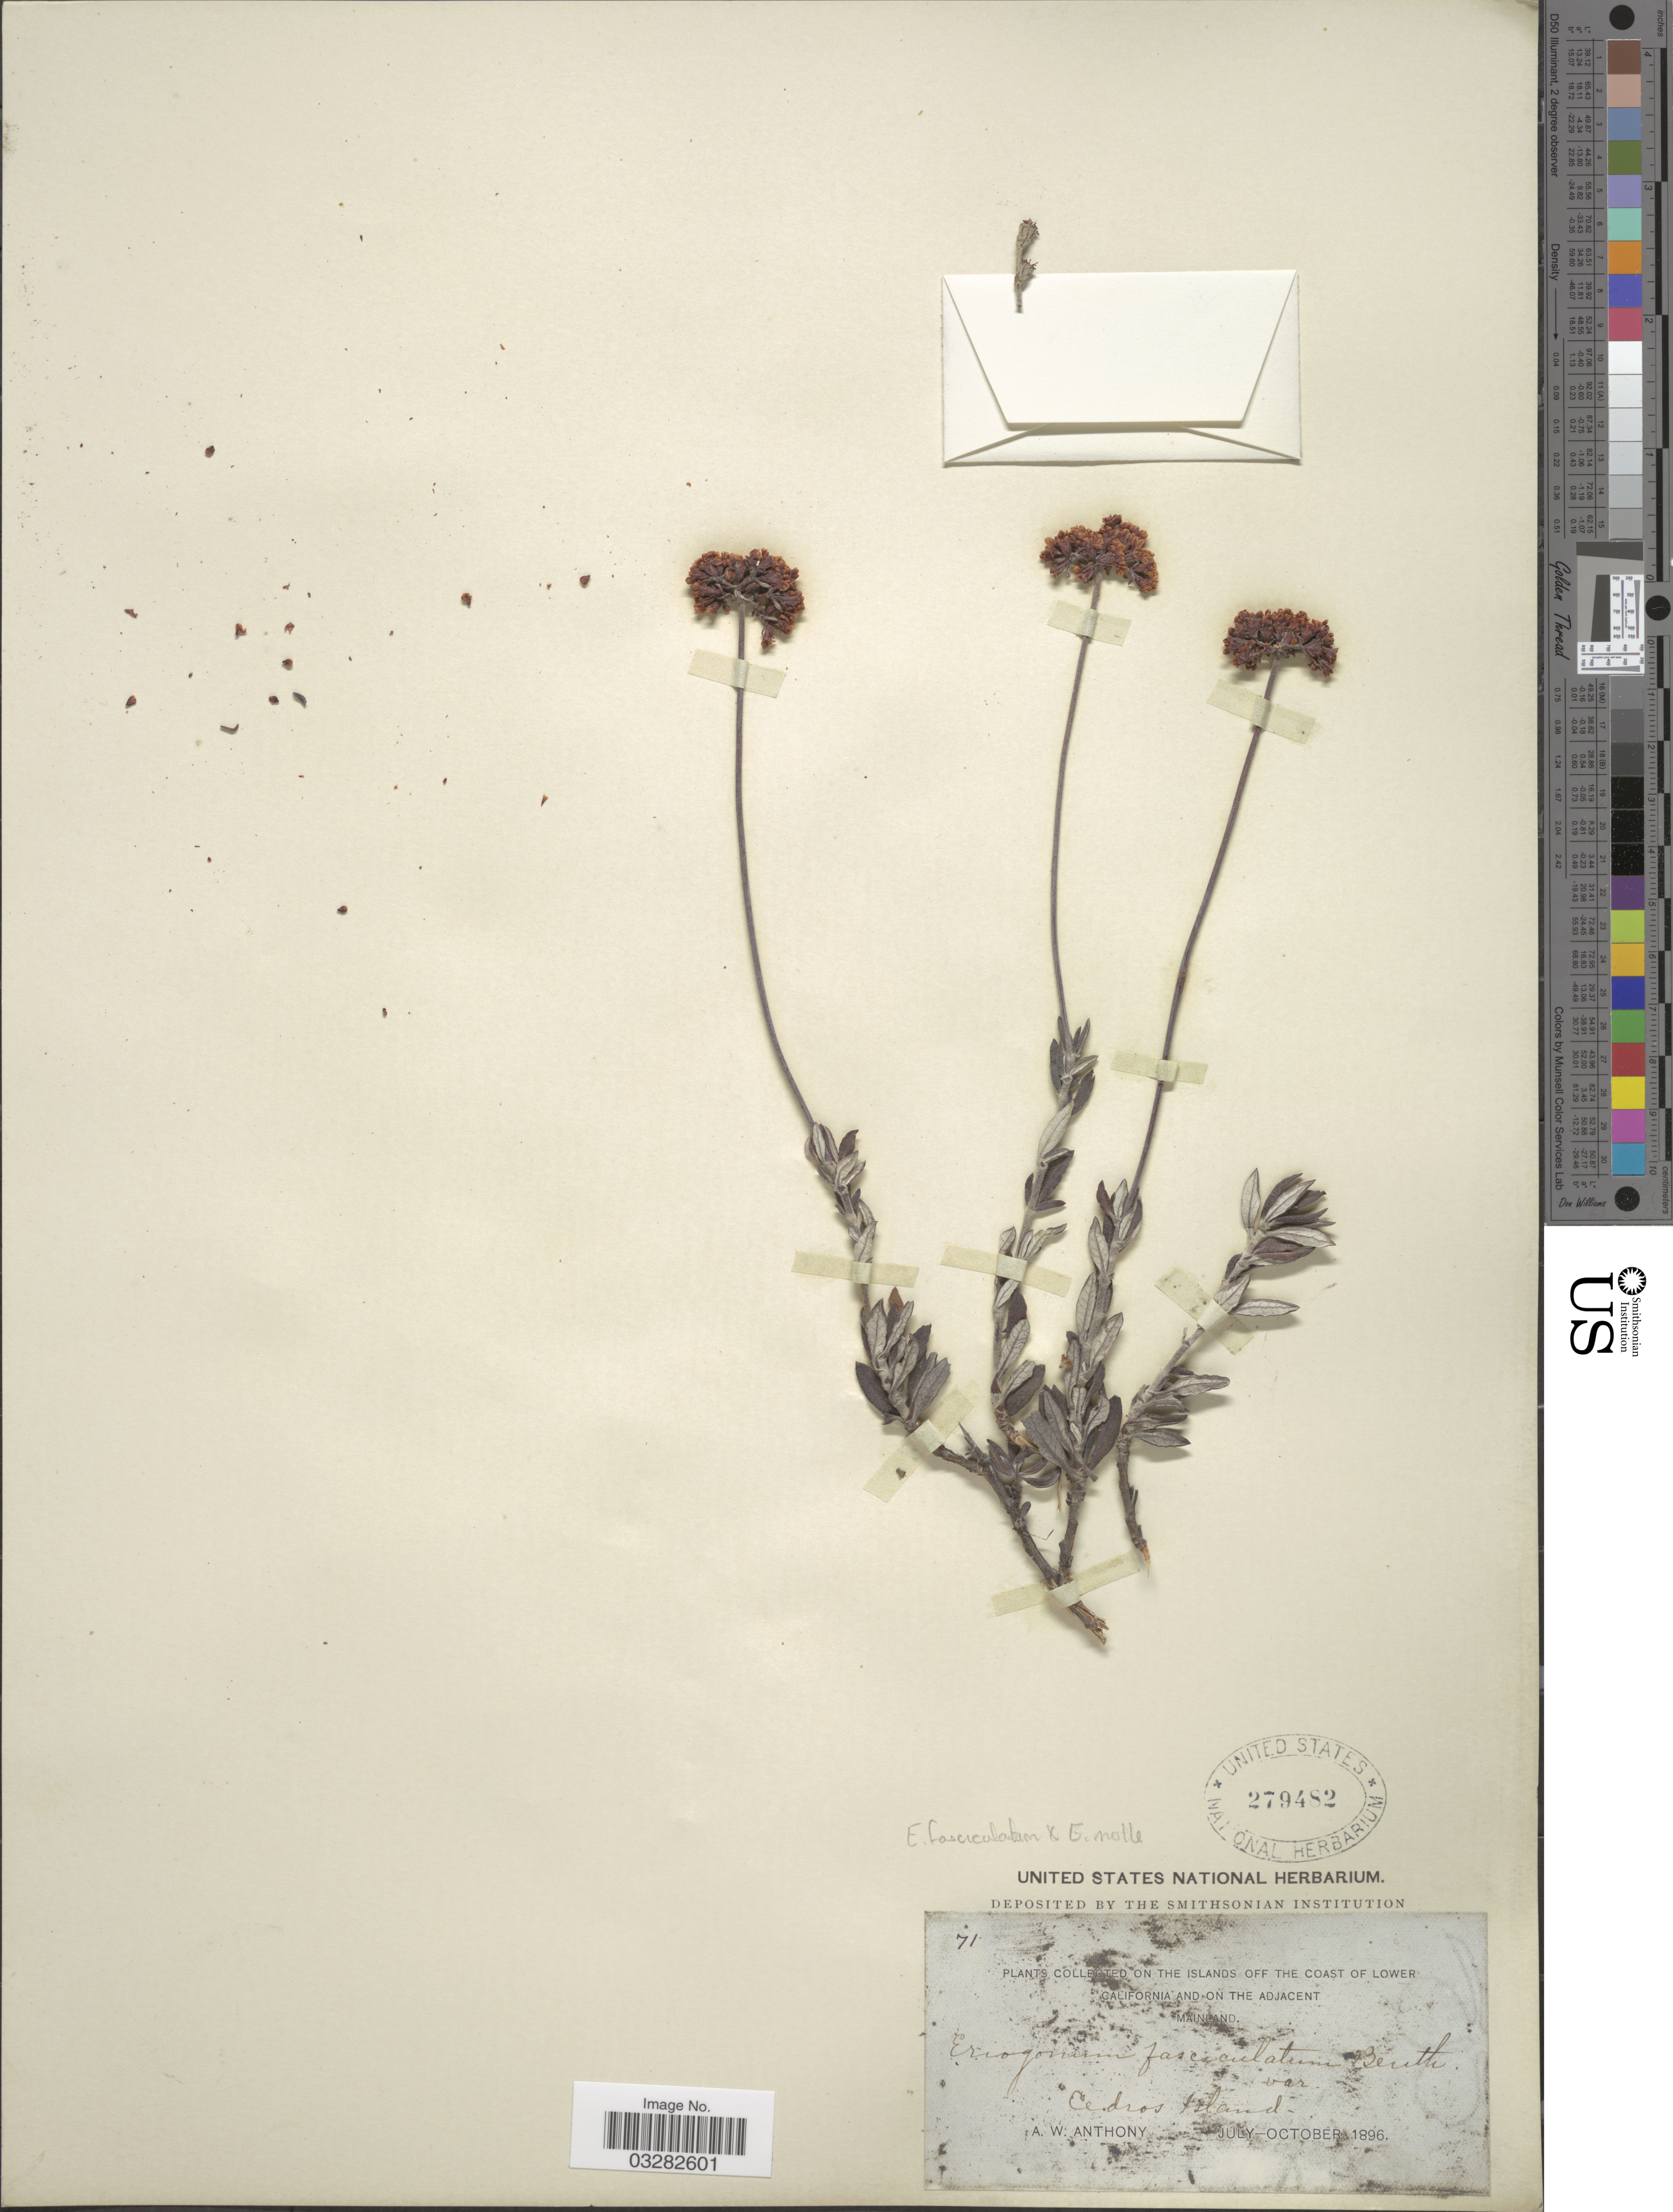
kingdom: Plantae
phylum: Tracheophyta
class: Magnoliopsida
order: Caryophyllales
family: Polygonaceae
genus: Eriogonum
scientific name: Eriogonum fasciculatum var. fasciculatum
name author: Benth.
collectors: A. W. Anthony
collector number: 71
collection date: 1896-07/1896-10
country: Mexico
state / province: Baja California Norte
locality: On the Islands off the Coast of Lower California and on the Adjacent Mainland. Cedros Island.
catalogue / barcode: US 279482